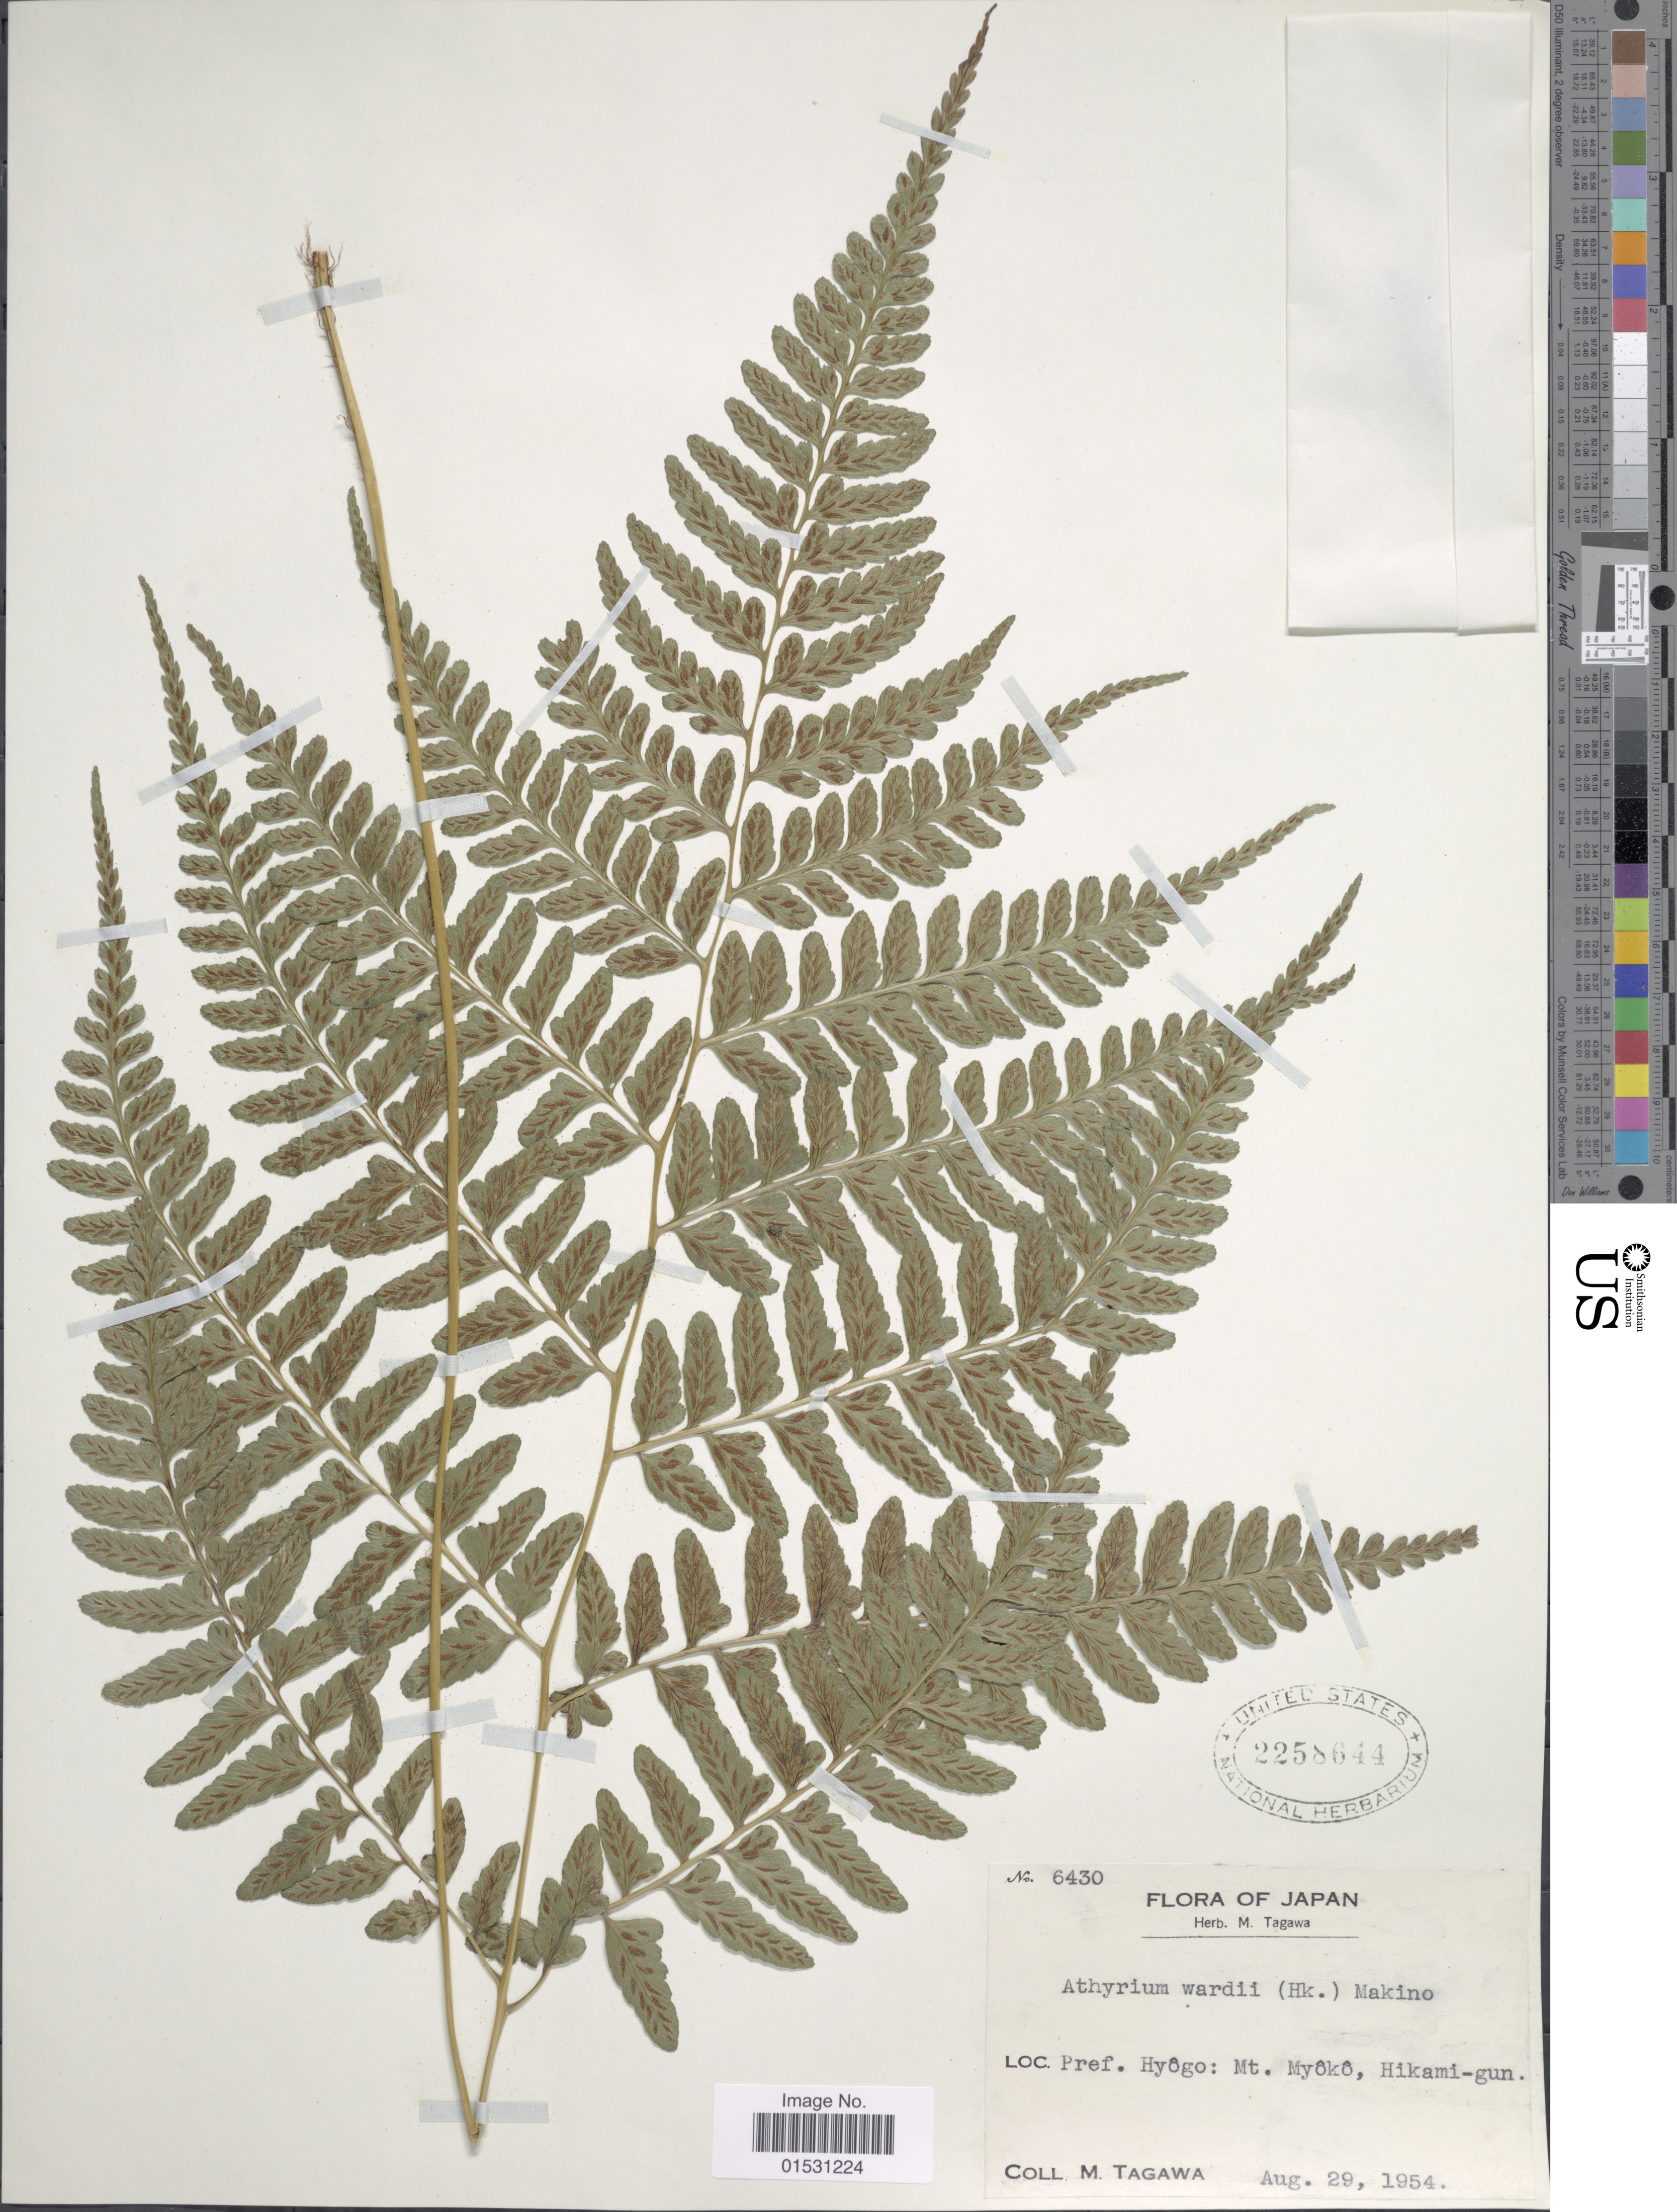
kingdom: Plantae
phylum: Tracheophyta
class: Polypodiopsida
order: Polypodiales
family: Athyriaceae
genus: Athyrium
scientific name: Athyrium wardii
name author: (Hook.) Makino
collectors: M. Tagawa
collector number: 6430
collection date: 1954-08-29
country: Japan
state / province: Hyogo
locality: Pref. Hyogo: Mt. Myoko, Hikami-gun.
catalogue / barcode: US 2258644